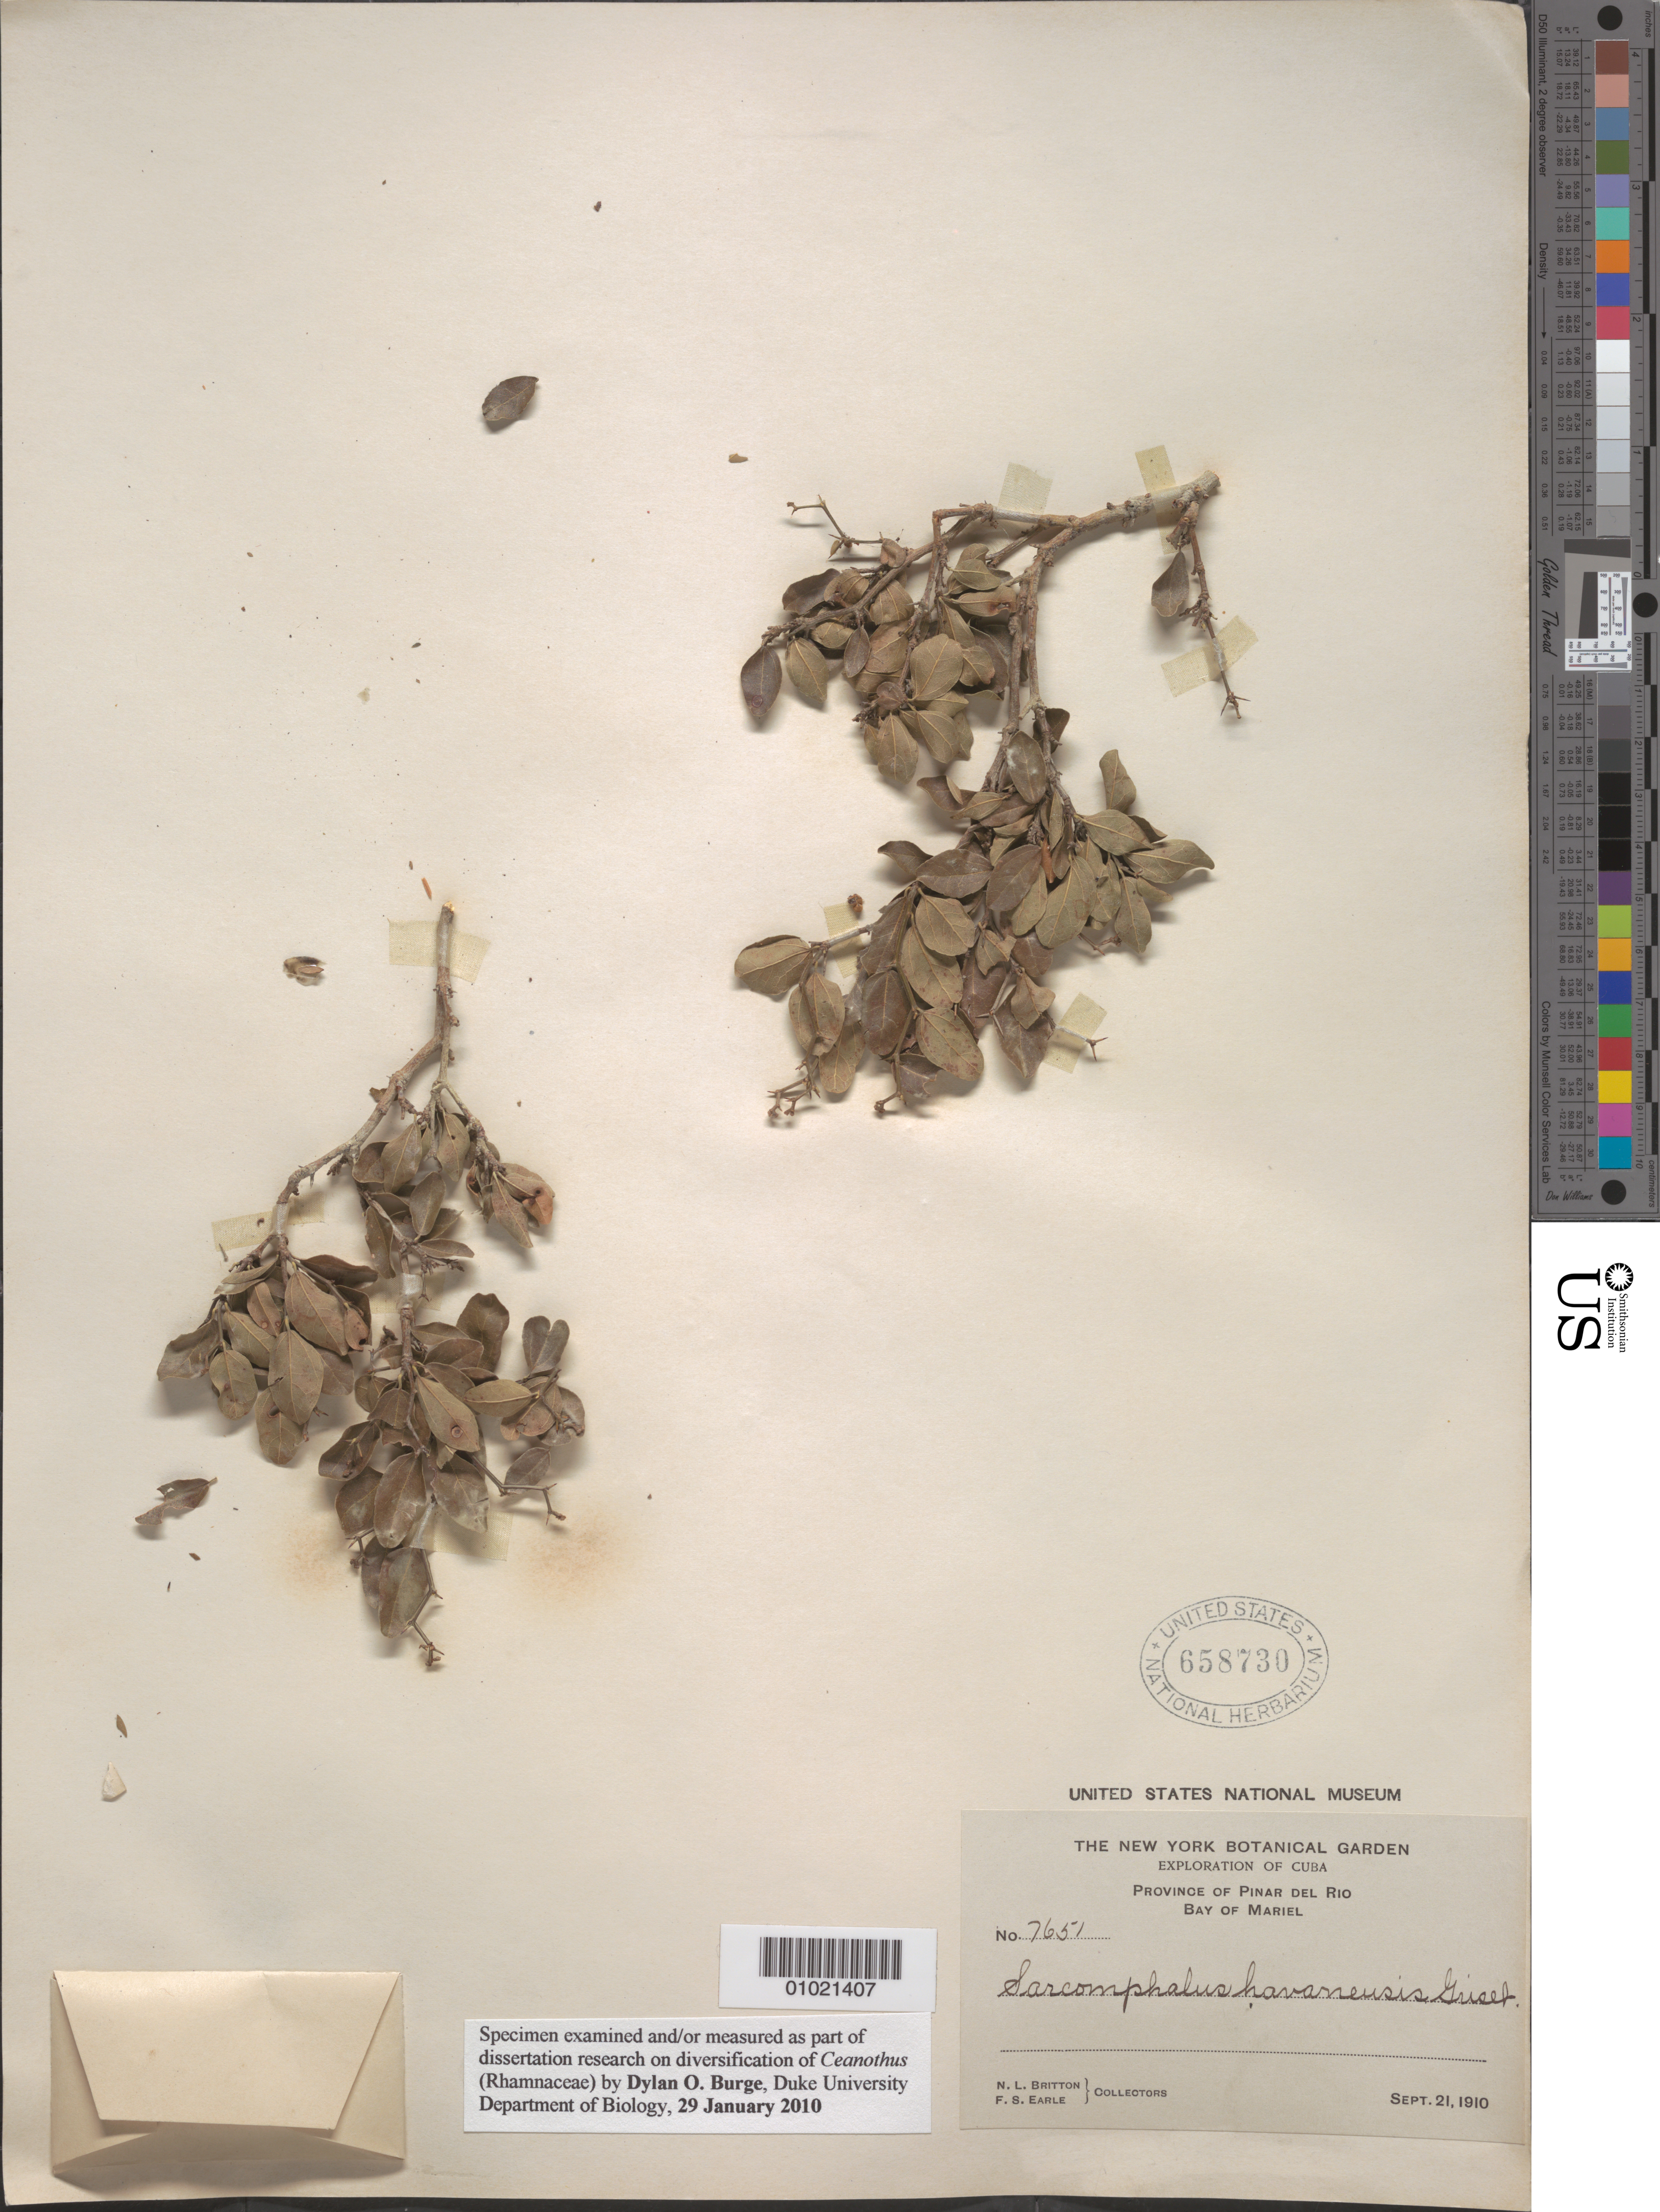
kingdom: Plantae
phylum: Tracheophyta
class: Magnoliopsida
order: Rosales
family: Rhamnaceae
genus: Sarcomphalus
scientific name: Sarcomphalus havanensis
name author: (Kunth) Griseb.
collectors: N. Britton & F. S. Earle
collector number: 7651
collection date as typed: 21 Sep 1910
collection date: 1910-09-21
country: Cuba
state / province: Pinar del Rio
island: Cuba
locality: Pinar del Rio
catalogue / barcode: US 658730